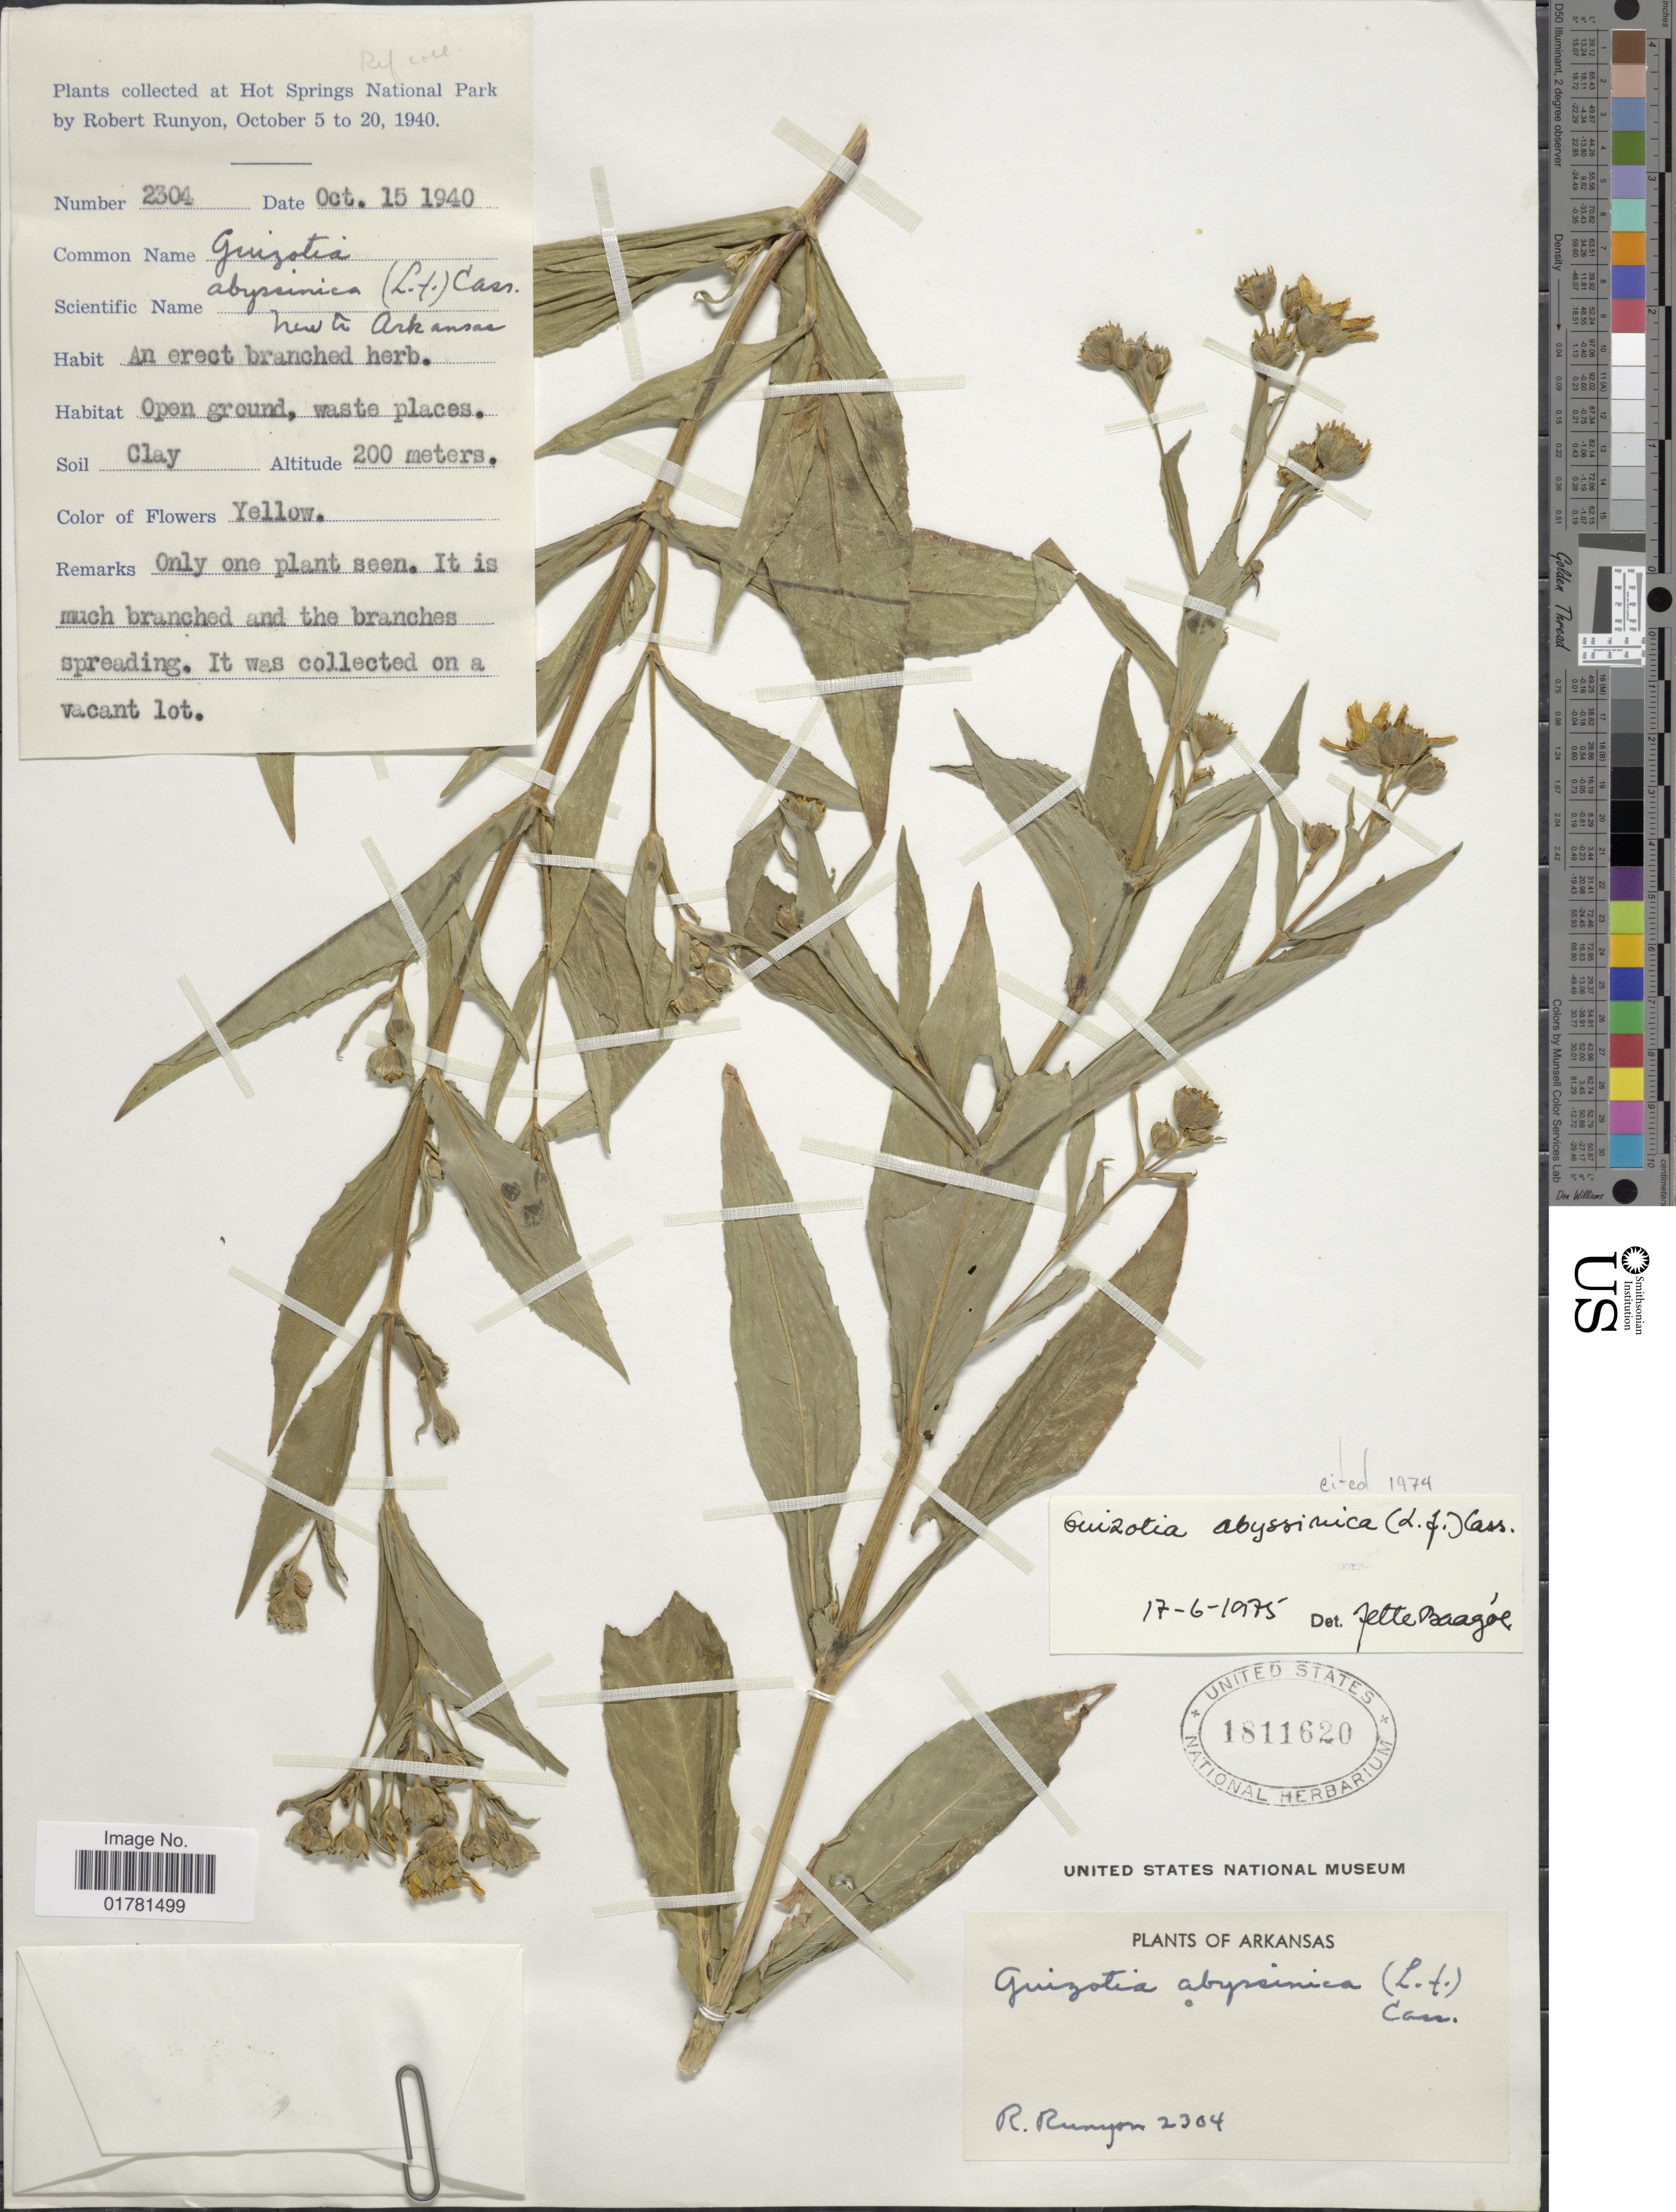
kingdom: Plantae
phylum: Tracheophyta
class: Magnoliopsida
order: Asterales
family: Asteraceae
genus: Guizotia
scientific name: Guizotia abyssinica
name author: (L. f.) Cass.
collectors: R. Runyon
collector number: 2304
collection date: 1940-10-15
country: United States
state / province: Arkansas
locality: Hot Springs National Park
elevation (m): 200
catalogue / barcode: US 1811620